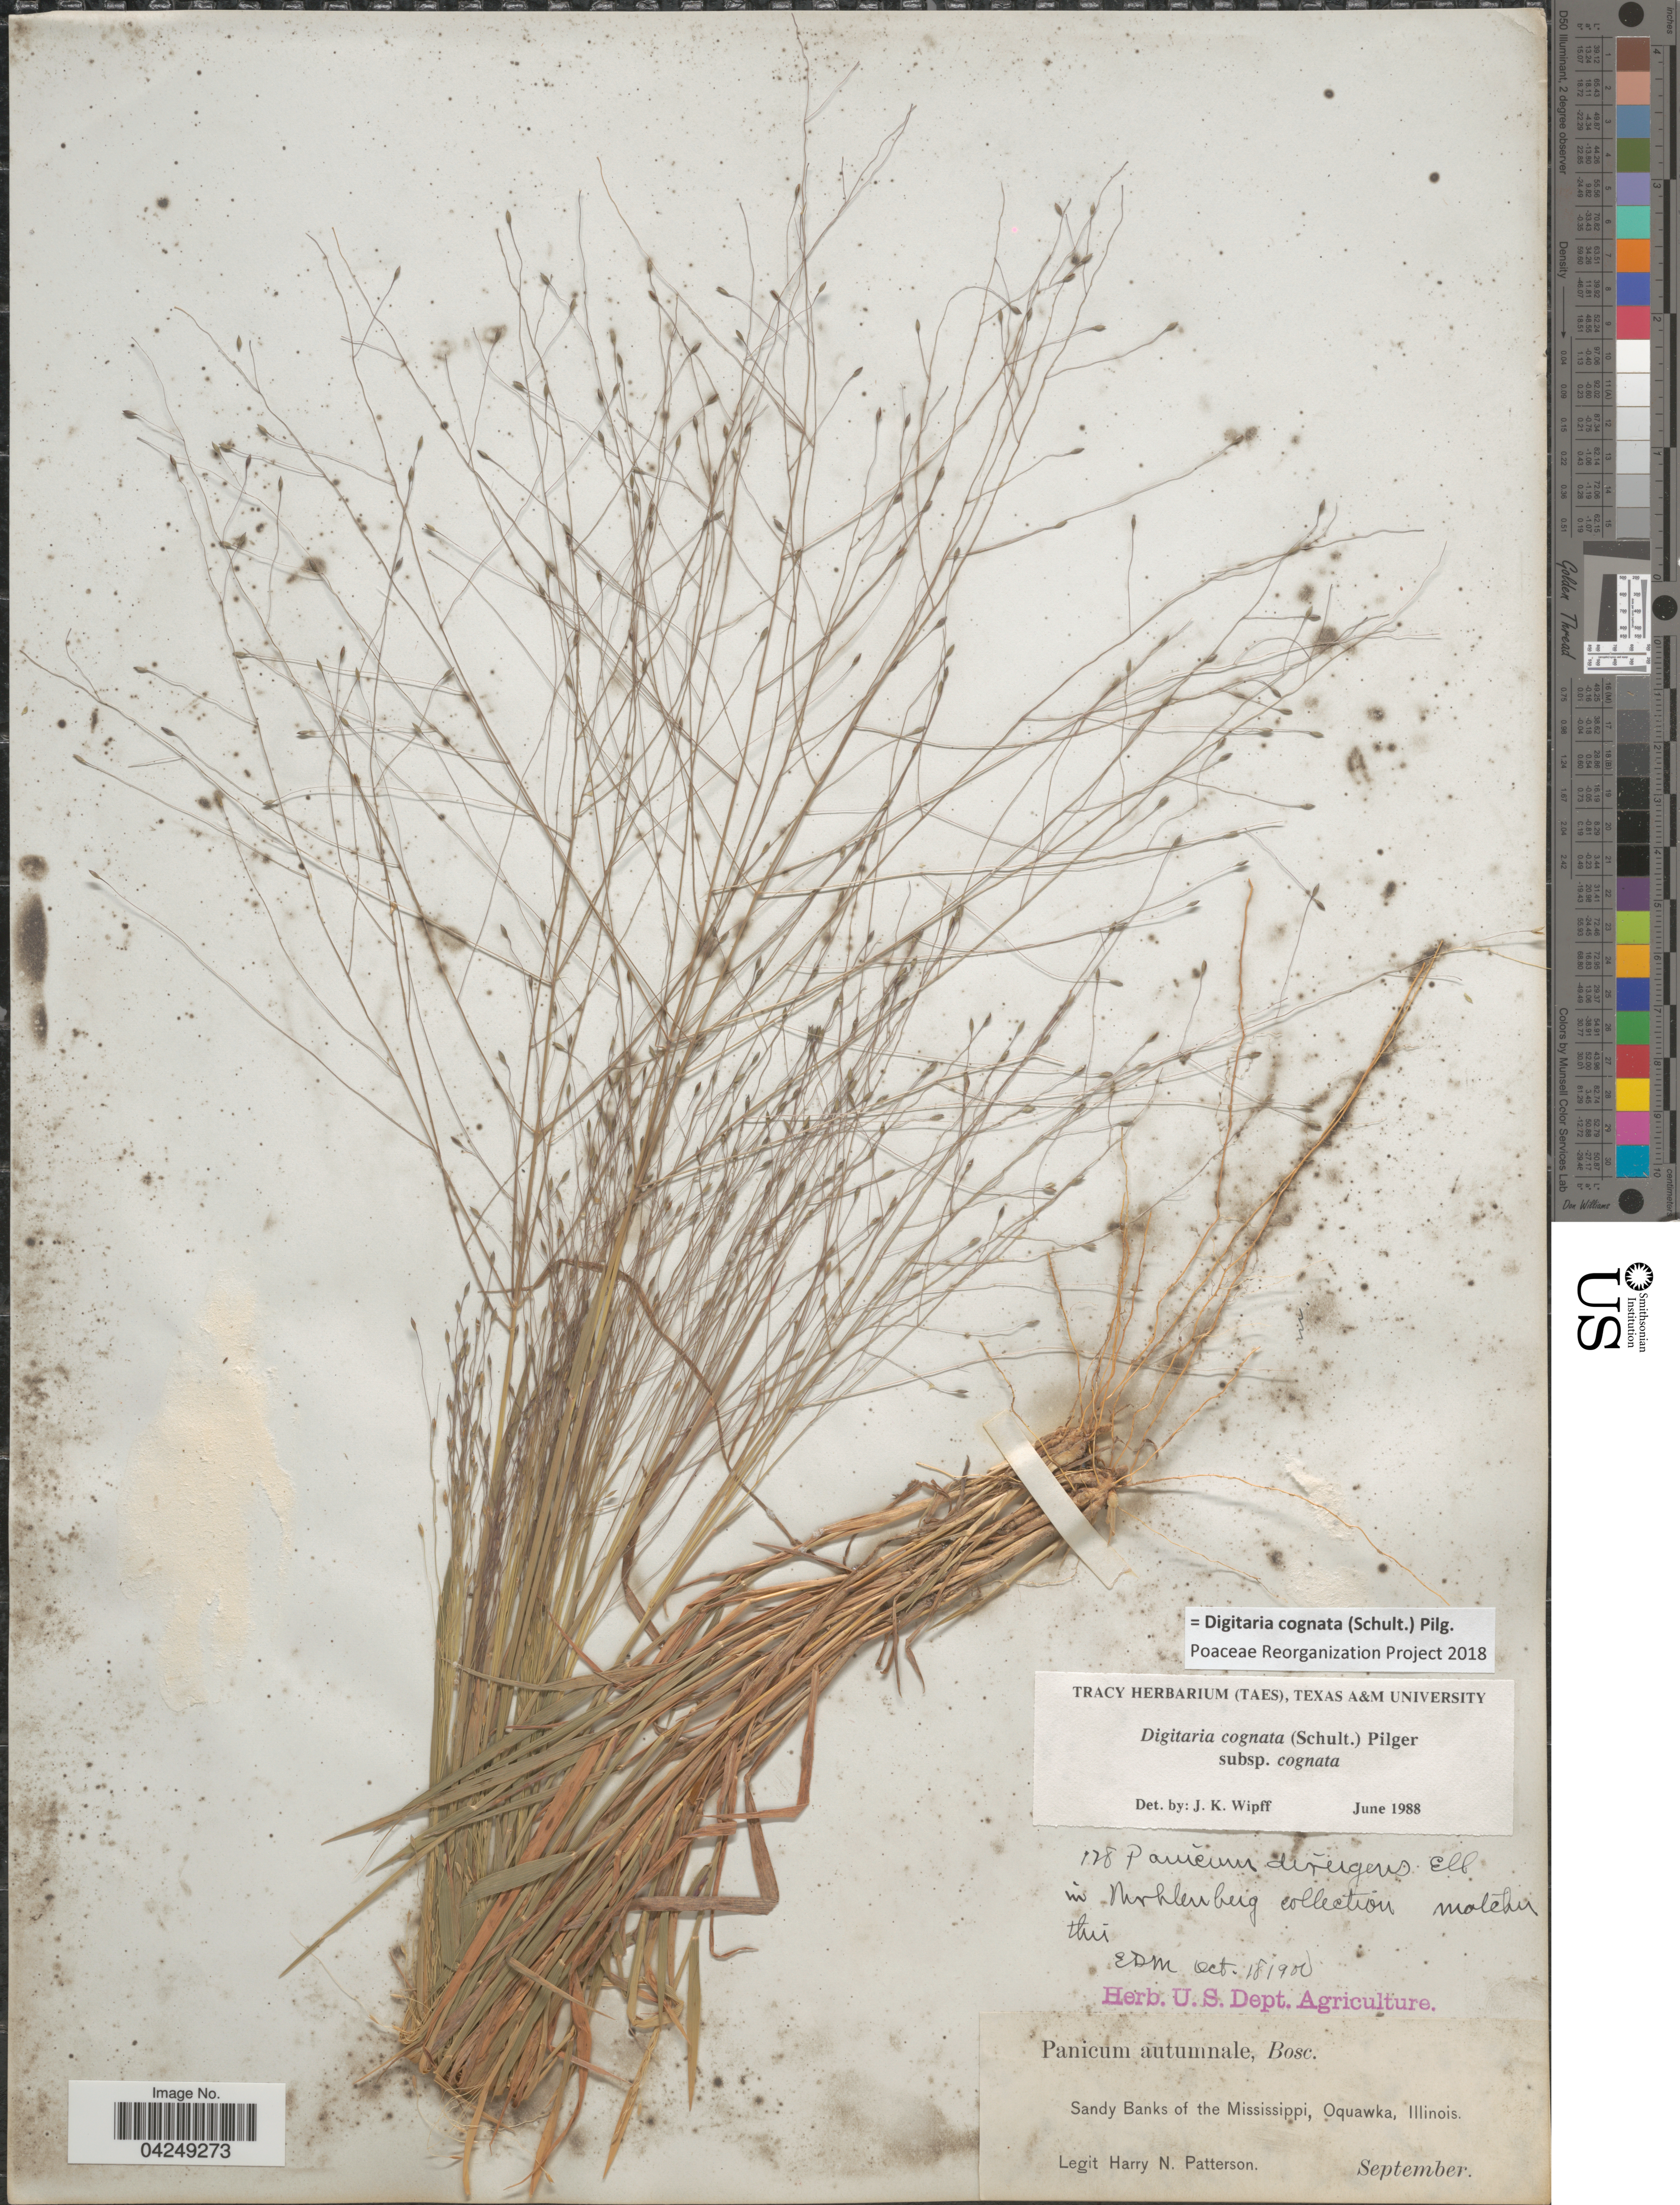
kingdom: Plantae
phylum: Tracheophyta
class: Liliopsida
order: Poales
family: Poaceae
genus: Digitaria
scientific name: Digitaria cognata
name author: (Scult.) Pilg.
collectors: H. N. Patterson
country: United States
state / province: Illinois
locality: Sandy Banks of Mississippi, Oquawka.